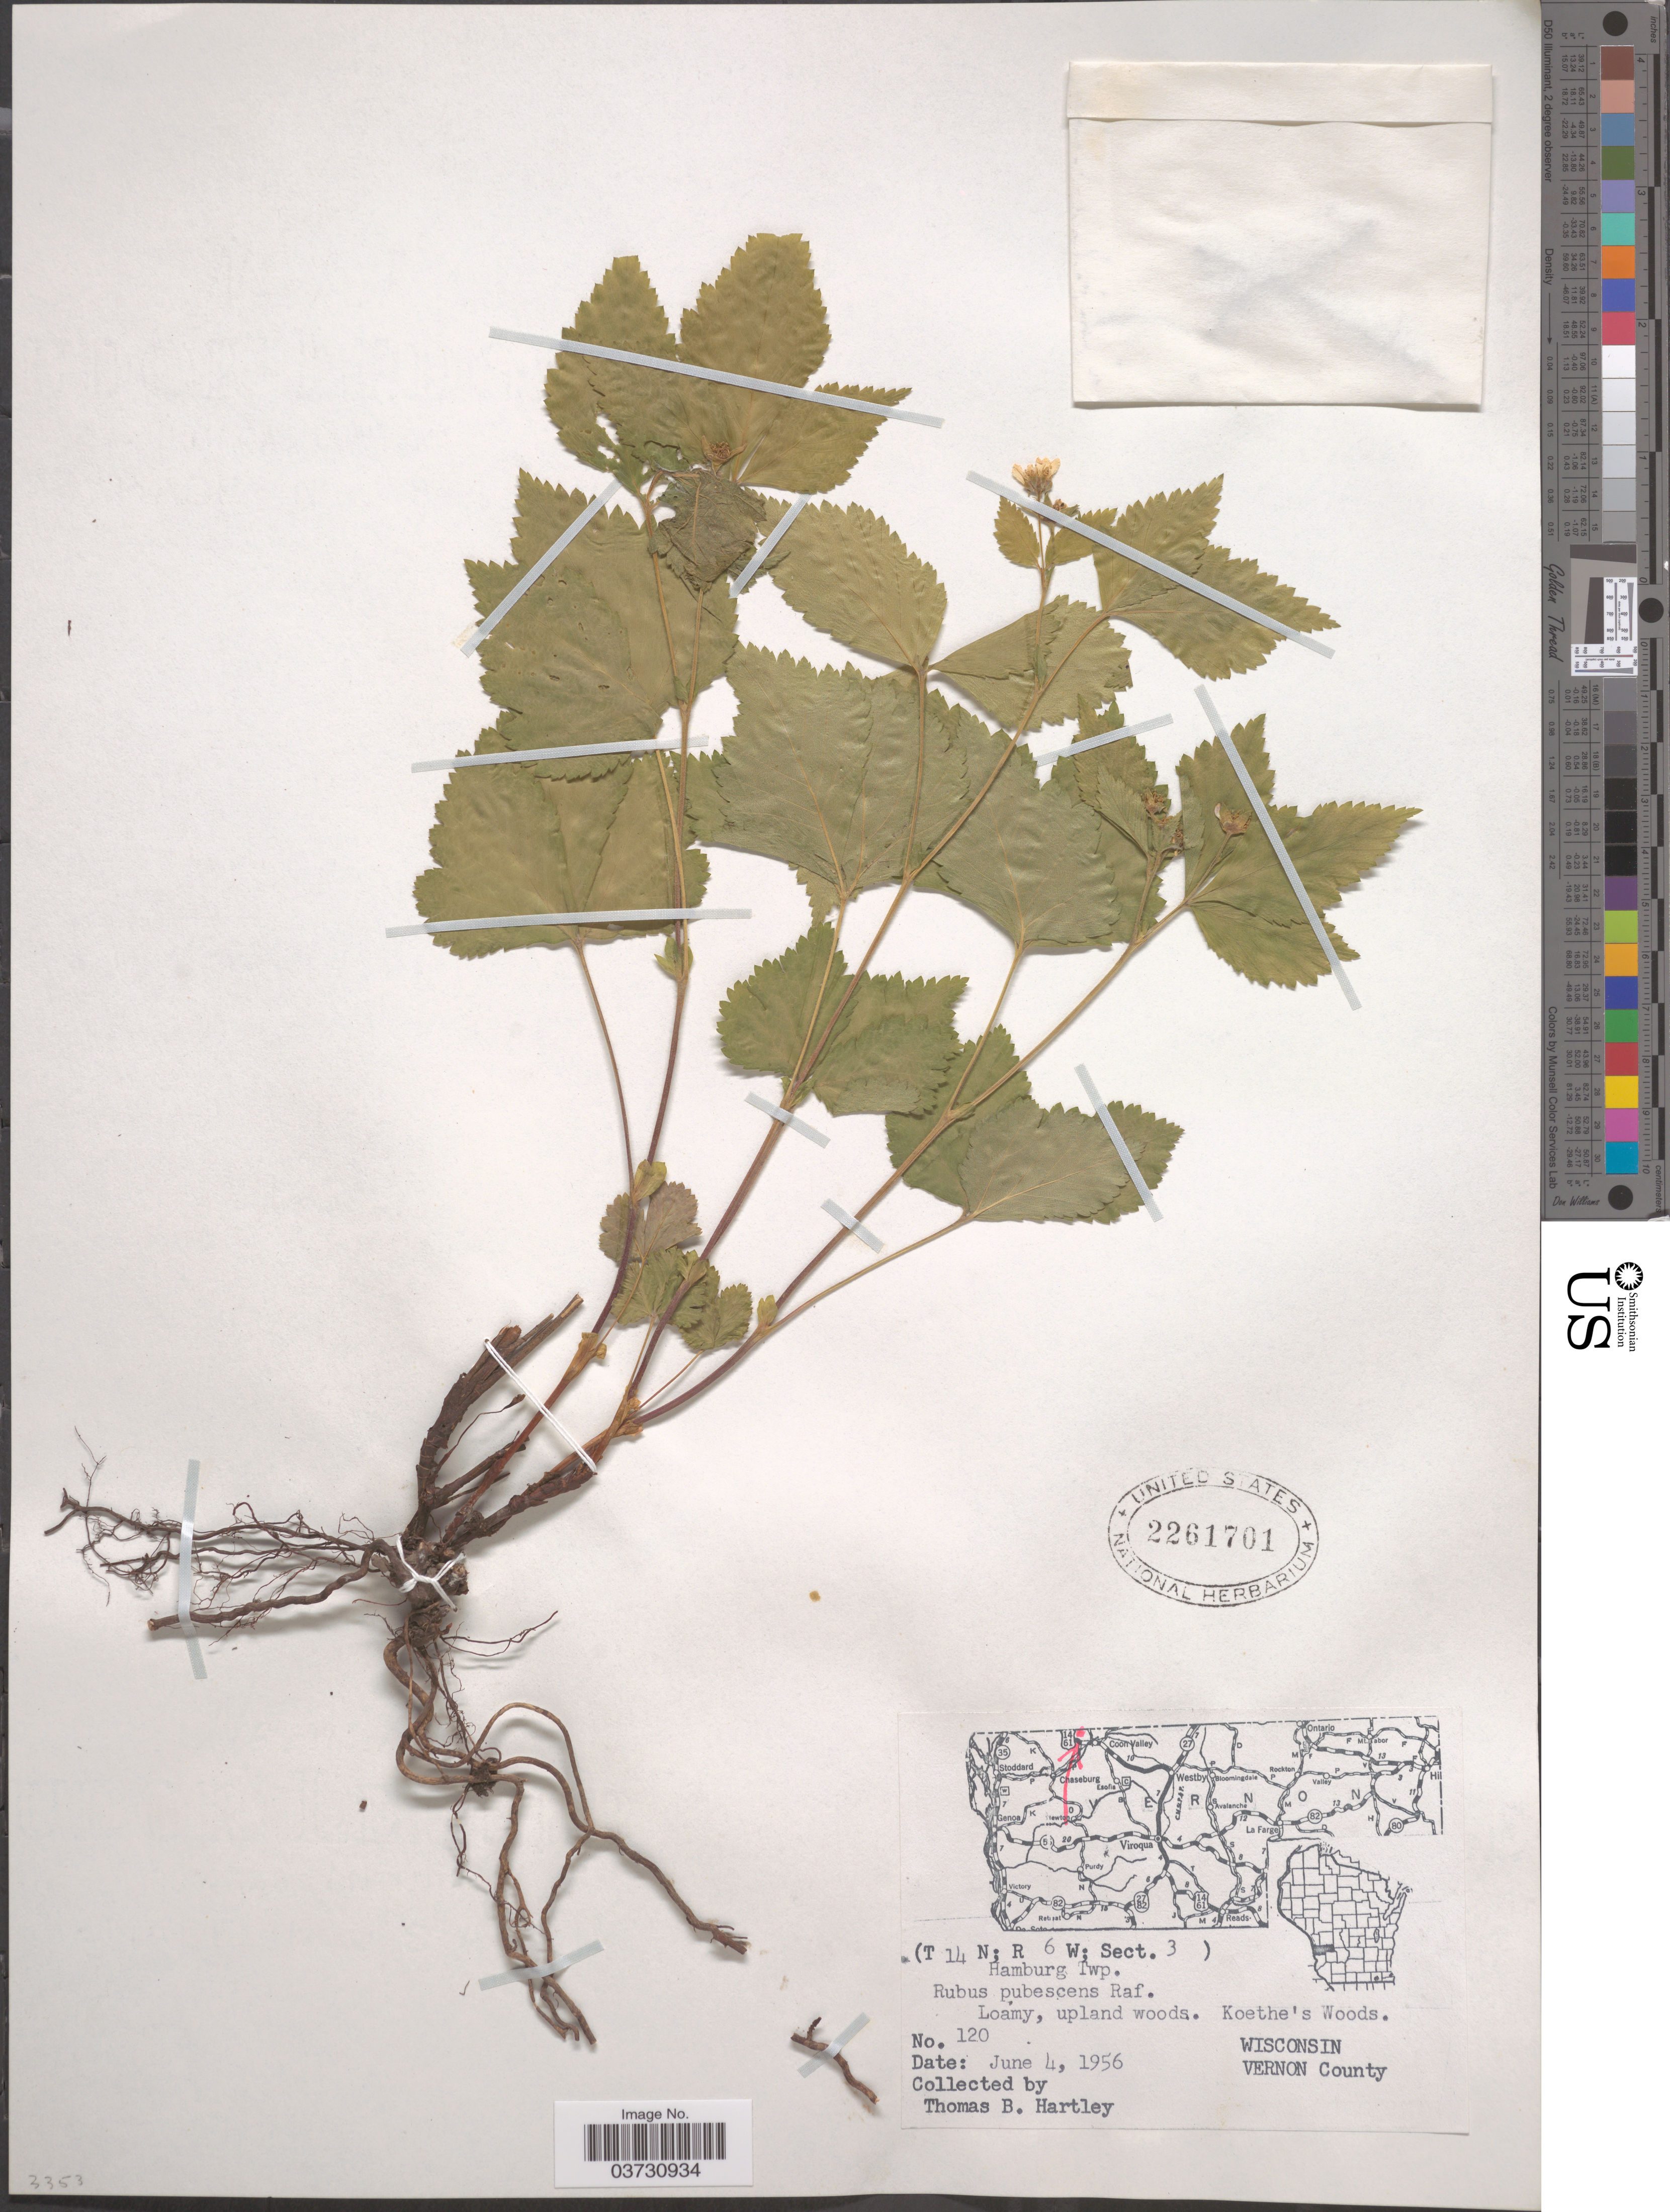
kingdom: Plantae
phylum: Tracheophyta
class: Magnoliopsida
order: Rosales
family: Rosaceae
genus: Rubus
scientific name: Rubus pubescens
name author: Raf.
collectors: T. Hartley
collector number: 120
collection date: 1956-06-04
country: United States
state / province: Wisconsin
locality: (T 14 N; R 6 W; Sect. 3) Hamburg Twp. Koethe's Woods. Vernon County.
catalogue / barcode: US 2261701